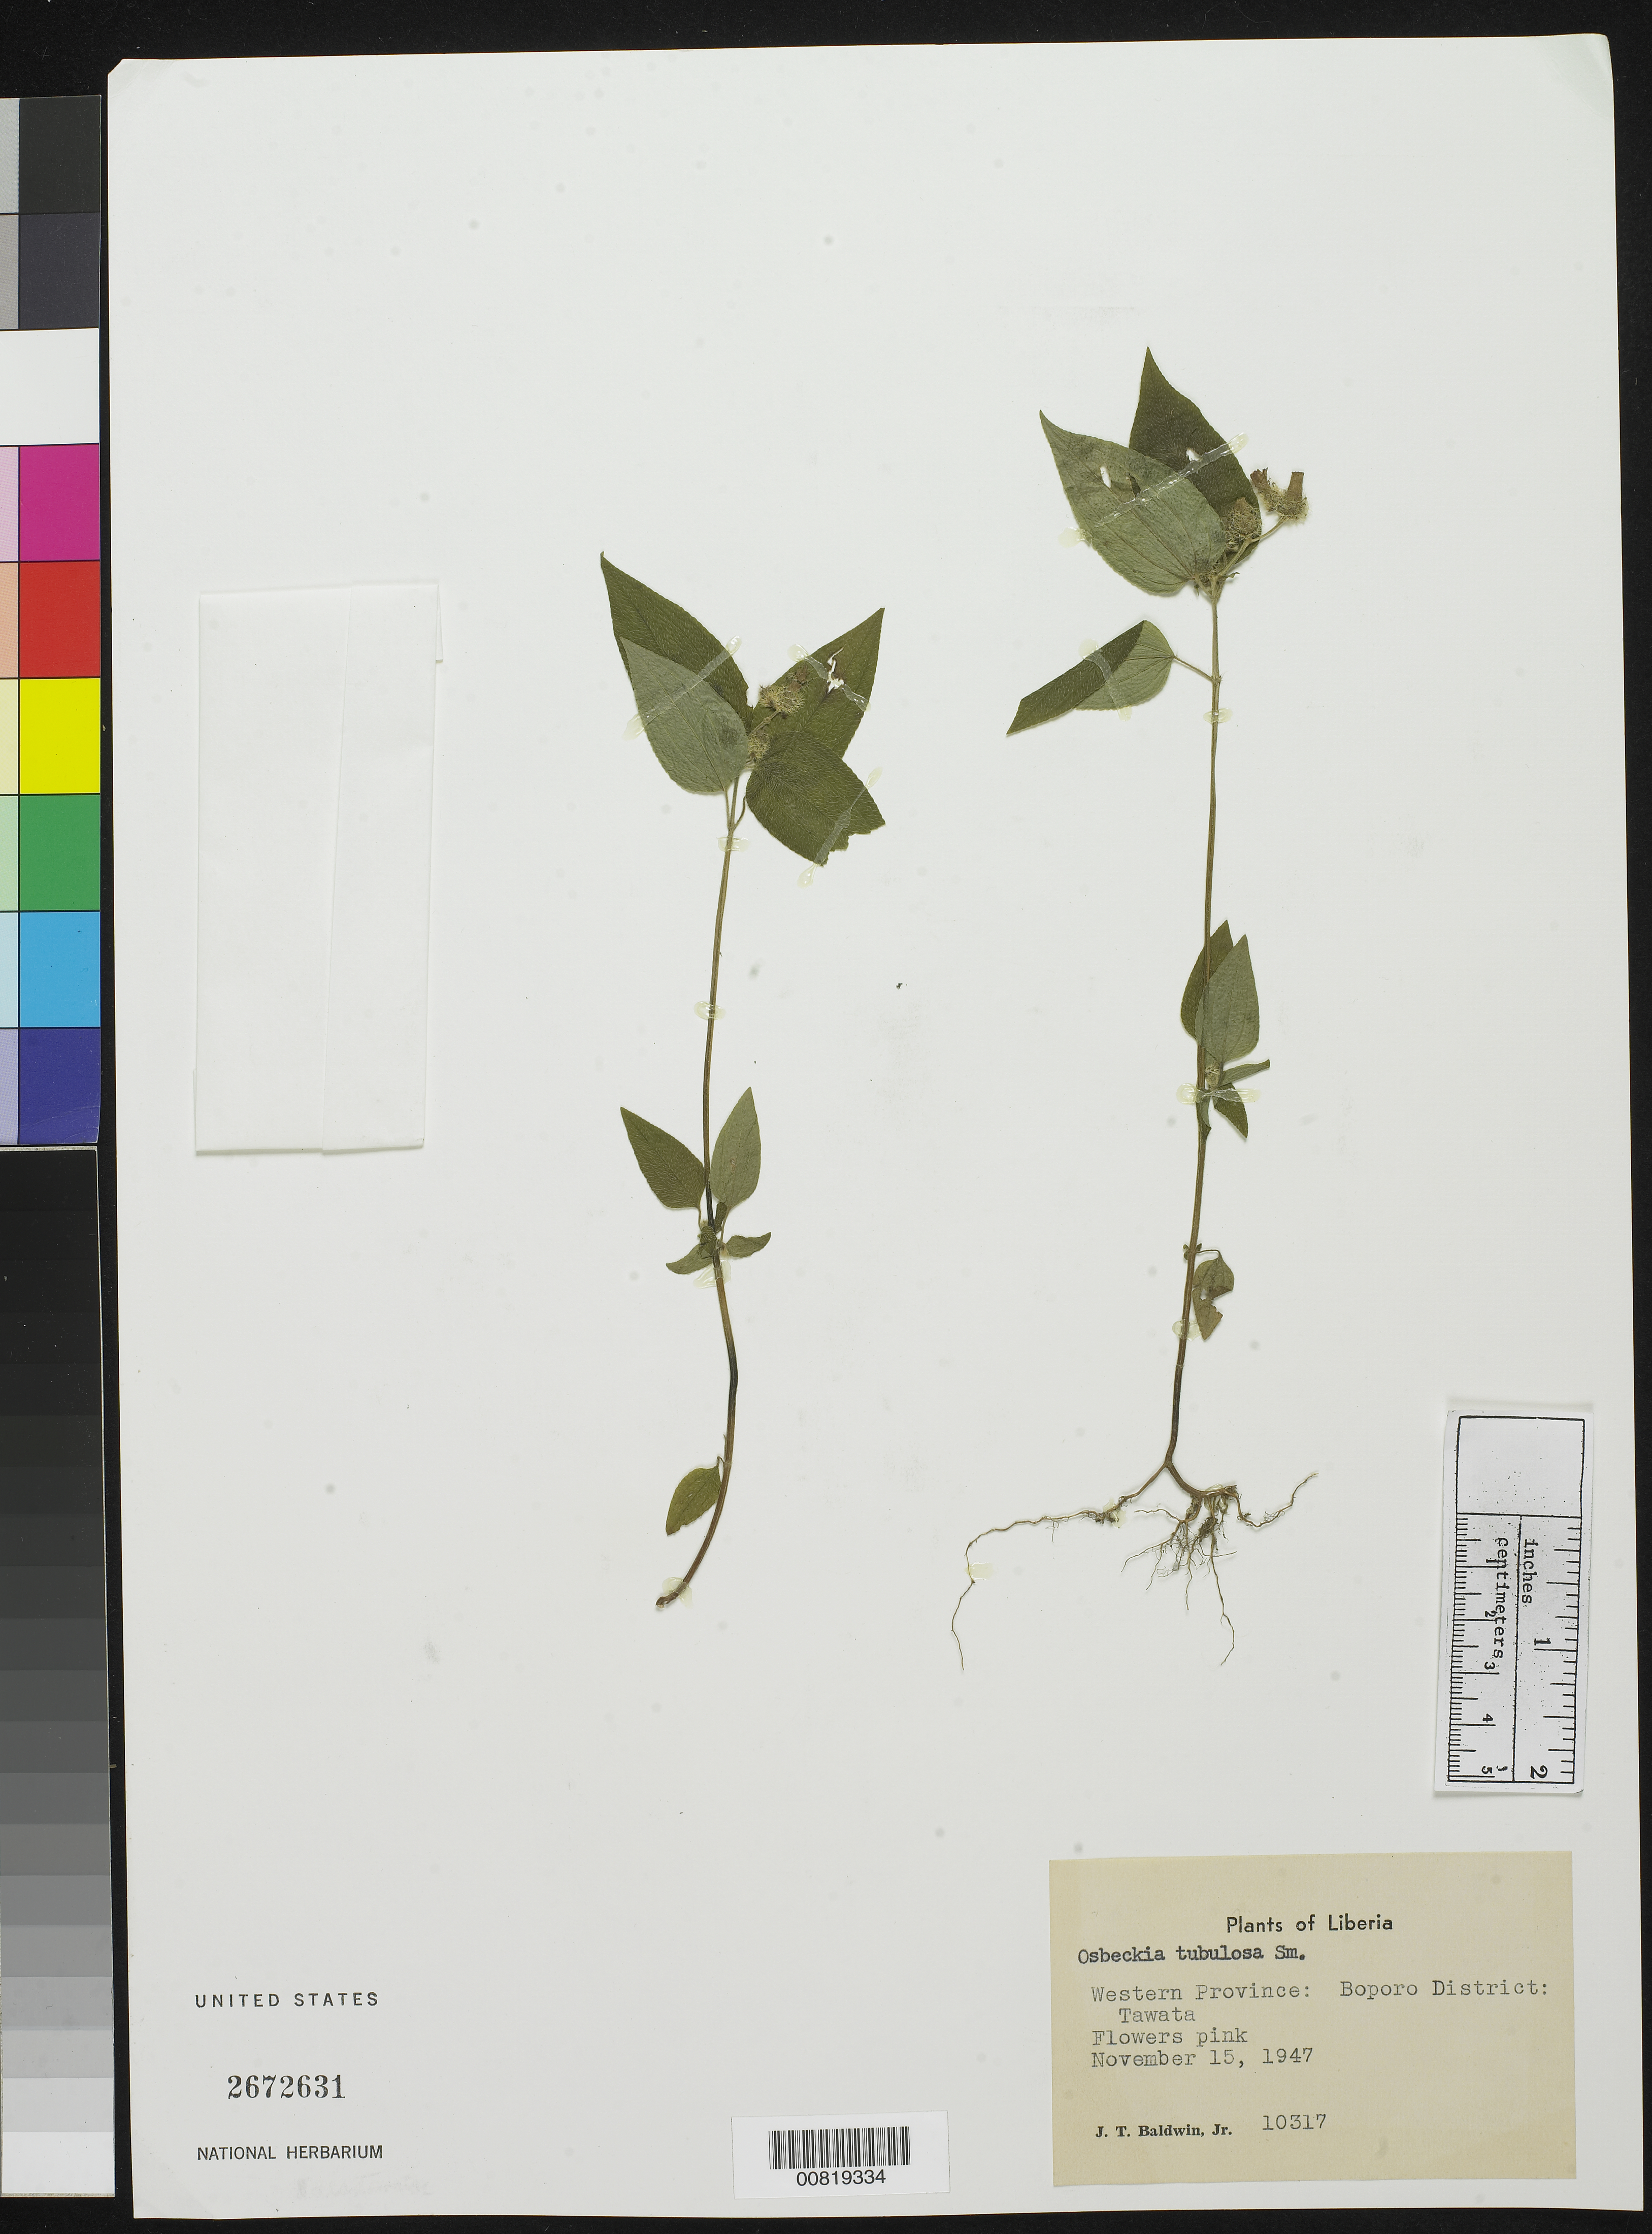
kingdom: Plantae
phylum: Tracheophyta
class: Magnoliopsida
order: Myrtales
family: Melastomataceae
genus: Derosiphia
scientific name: Derosiphia tubulosa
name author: (Sm.) Raf.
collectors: J. T. Baldwin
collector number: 10317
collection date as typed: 15 Nov 1947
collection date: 1947-11-15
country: Liberia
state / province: Gbarpolu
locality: Western Province: Boporo District, Tawata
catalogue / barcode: US 2672631